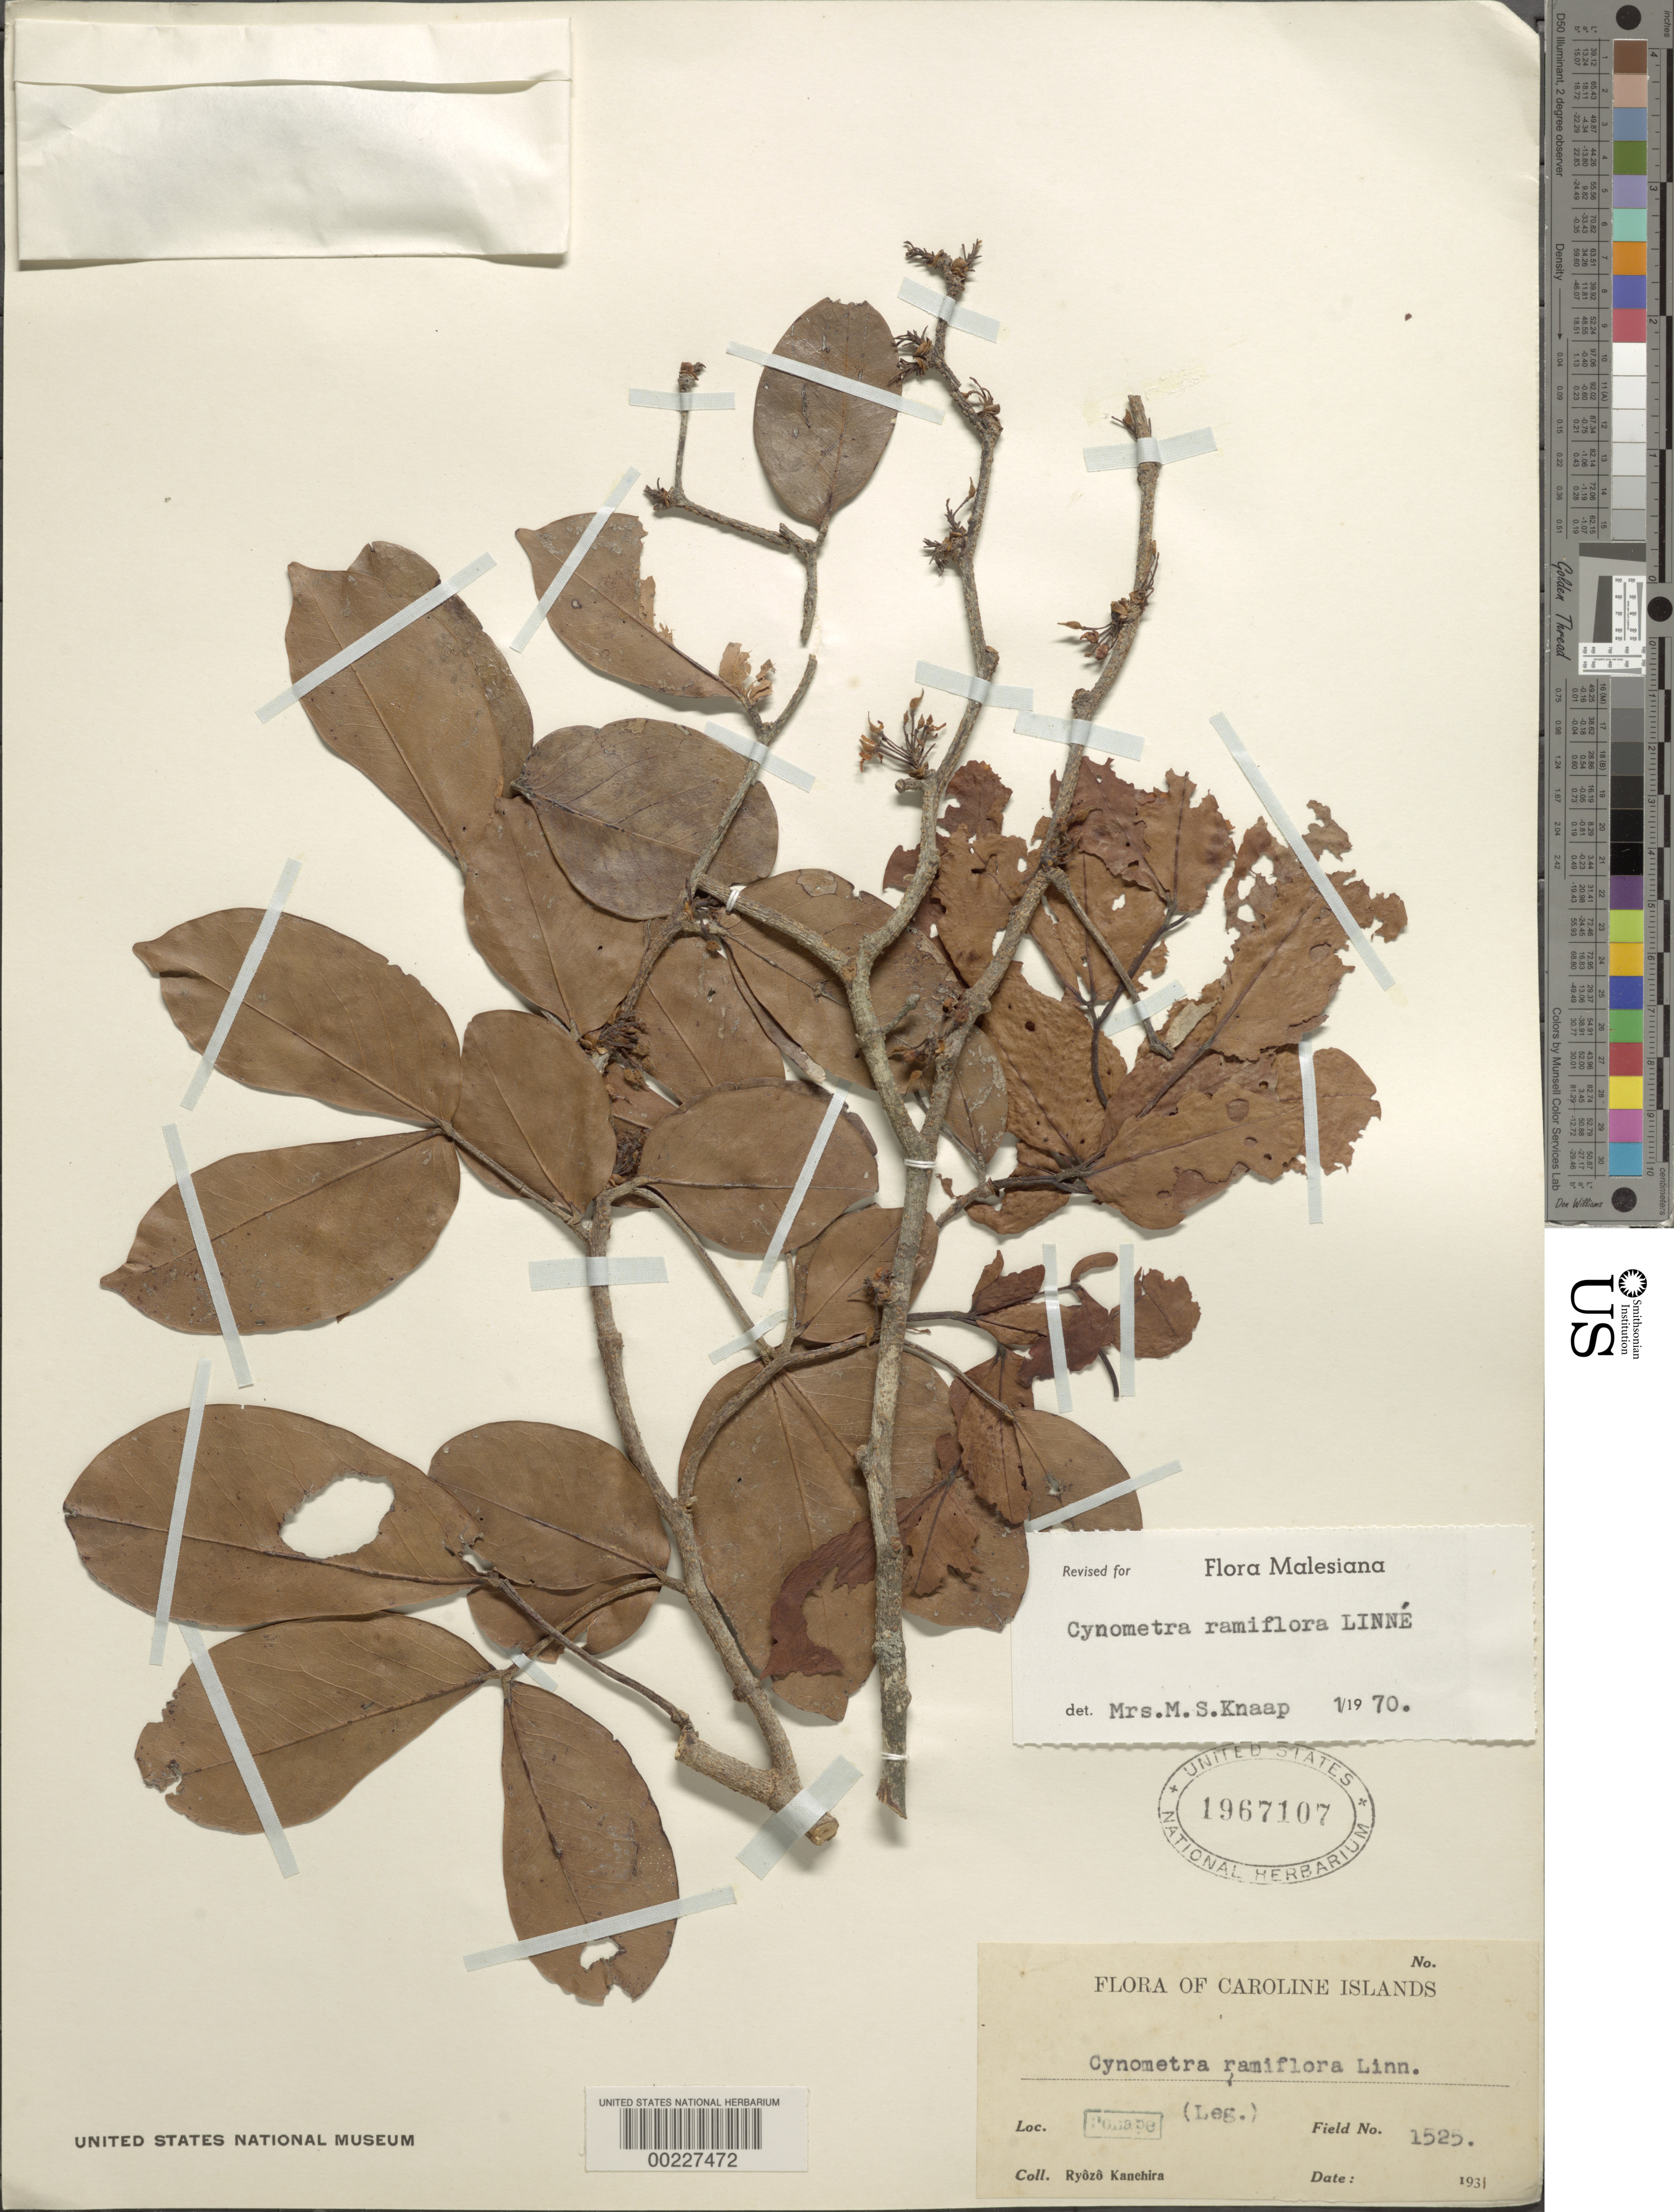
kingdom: Plantae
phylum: Tracheophyta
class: Magnoliopsida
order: Fabales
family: Fabaceae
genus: Cynometra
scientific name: Cynometra ramiflora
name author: L.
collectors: R. Kanehira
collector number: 1525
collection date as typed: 1931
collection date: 1931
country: Micronesia, Federated States of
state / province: Pohnpei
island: Pohnpei [Ponape]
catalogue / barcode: US 1967107